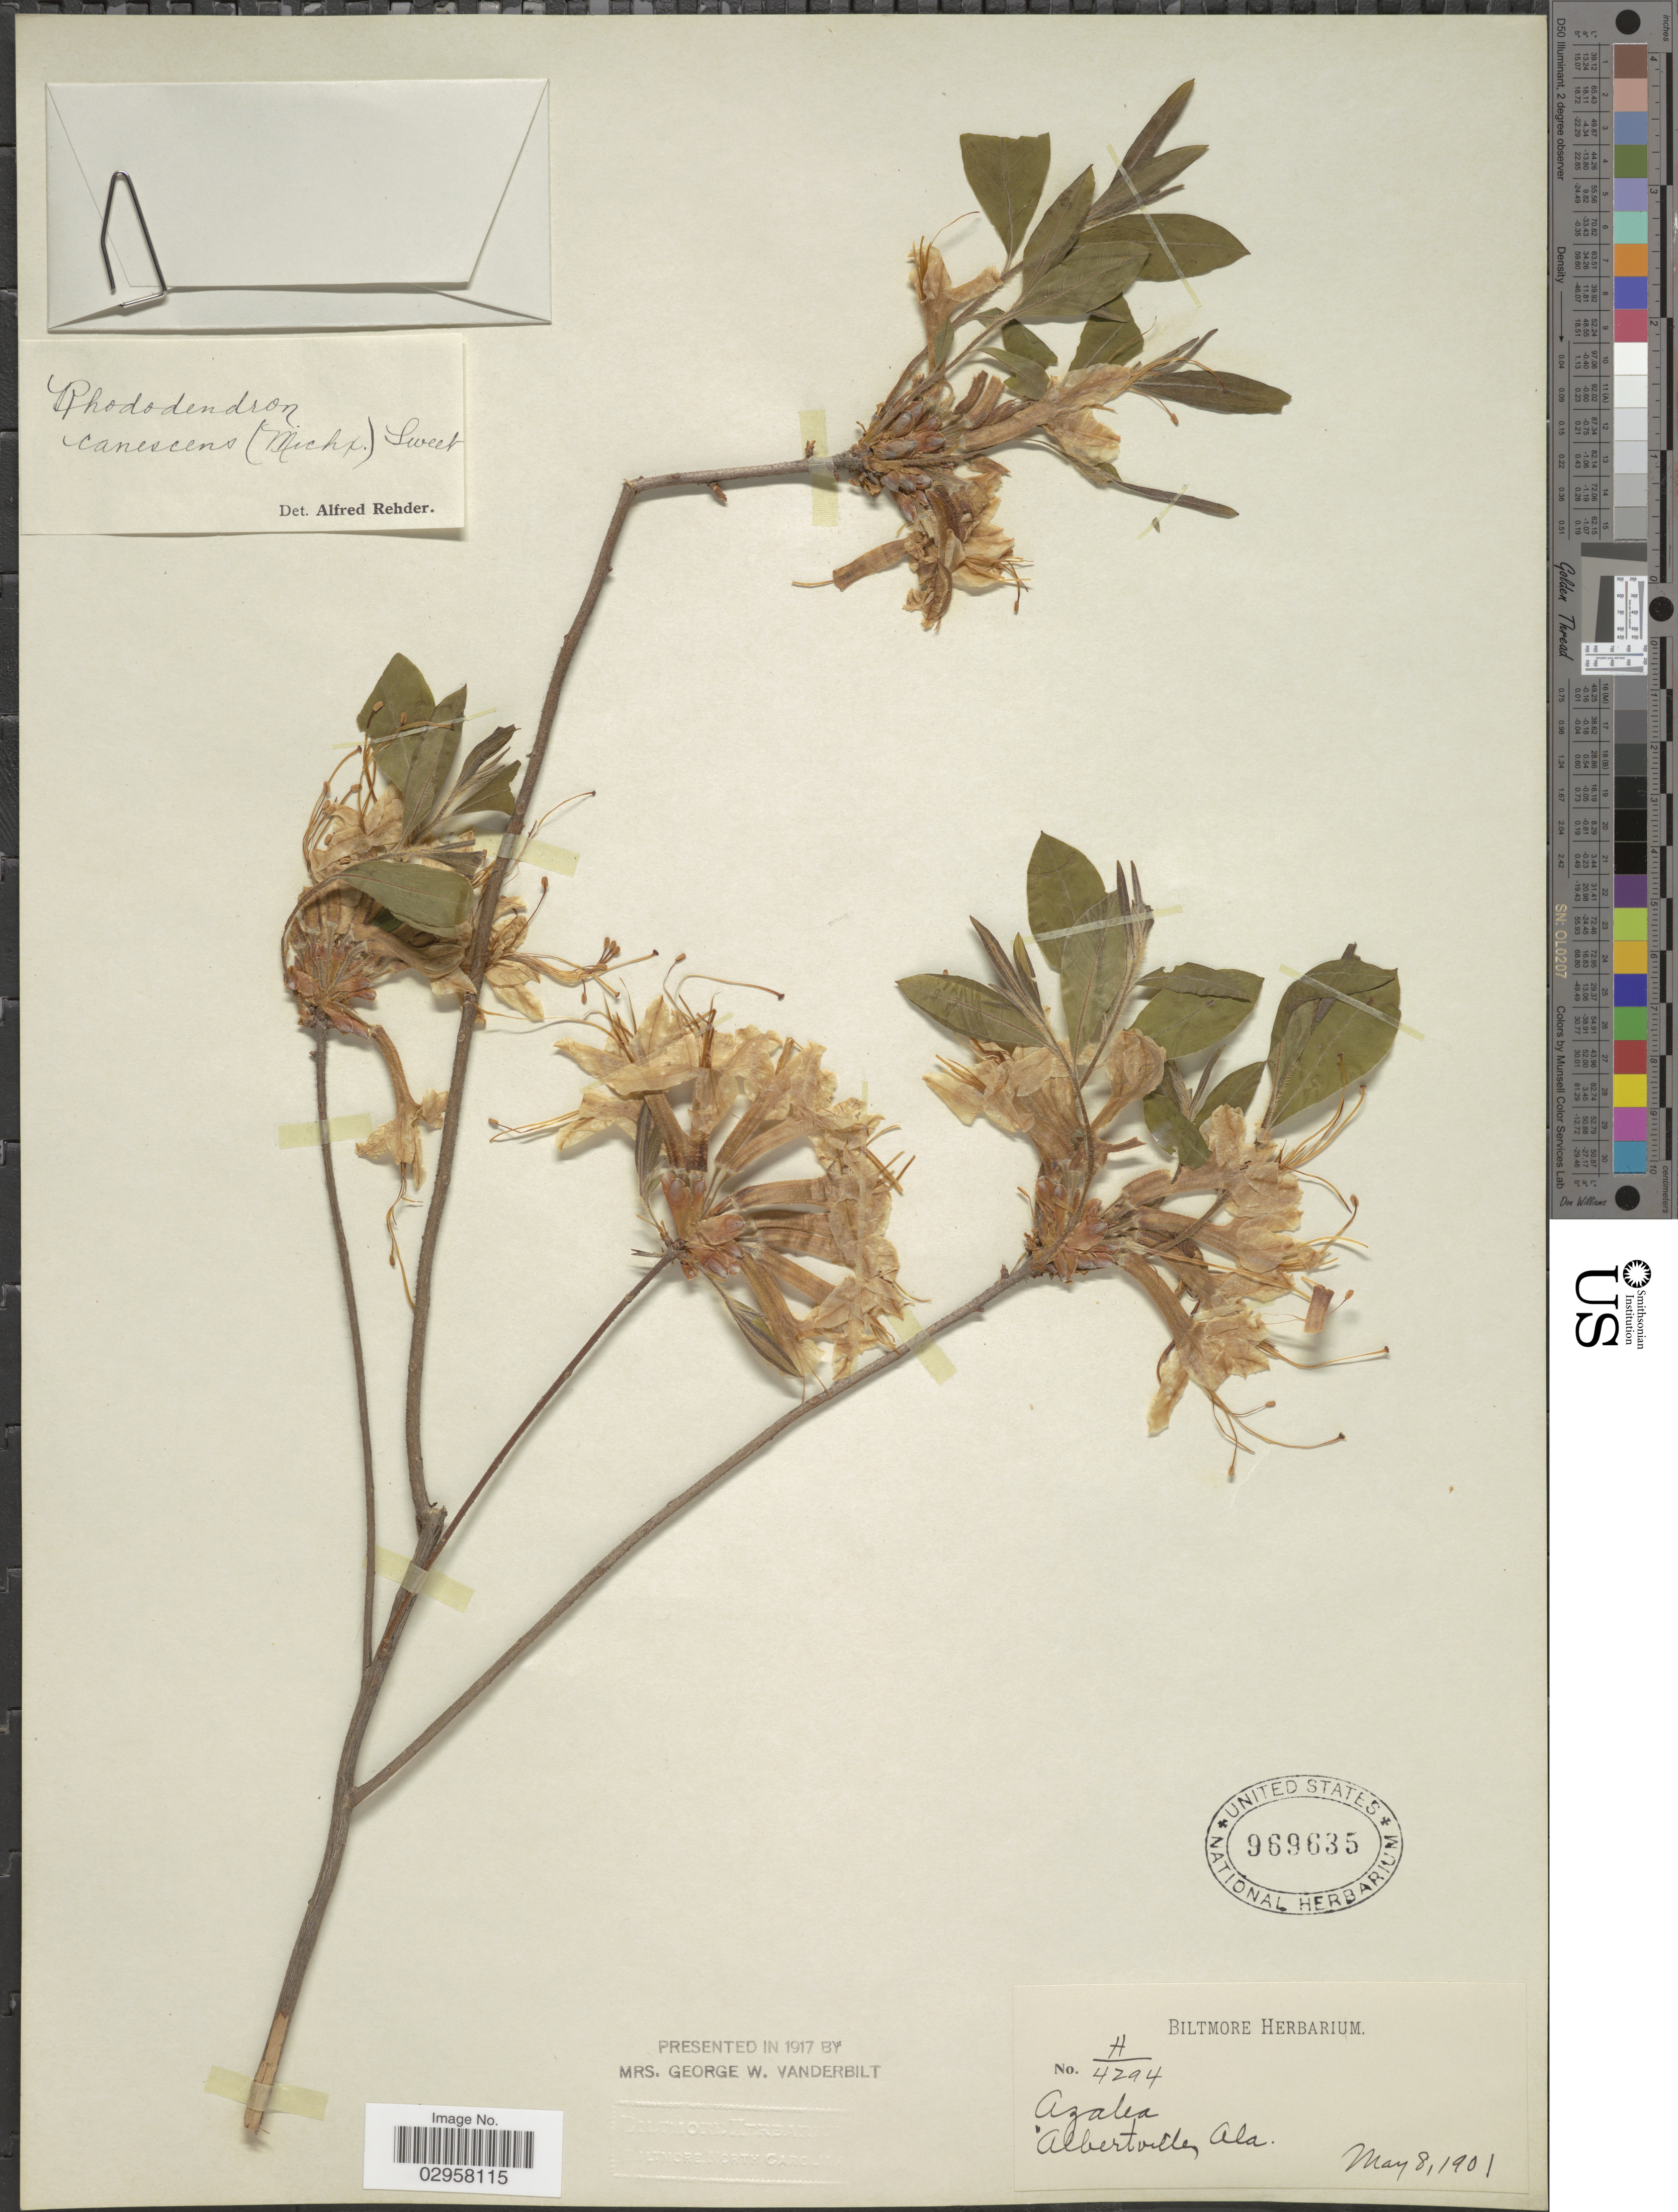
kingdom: Plantae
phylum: Tracheophyta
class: Magnoliopsida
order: Ericales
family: Ericaceae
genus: Rhododendron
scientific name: Rhododendron canescens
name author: (Michx.) Sweet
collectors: ex herb. Biltmore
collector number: H/4294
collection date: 1901-05-08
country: United States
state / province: Alabama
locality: Albertville.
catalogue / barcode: US 969635